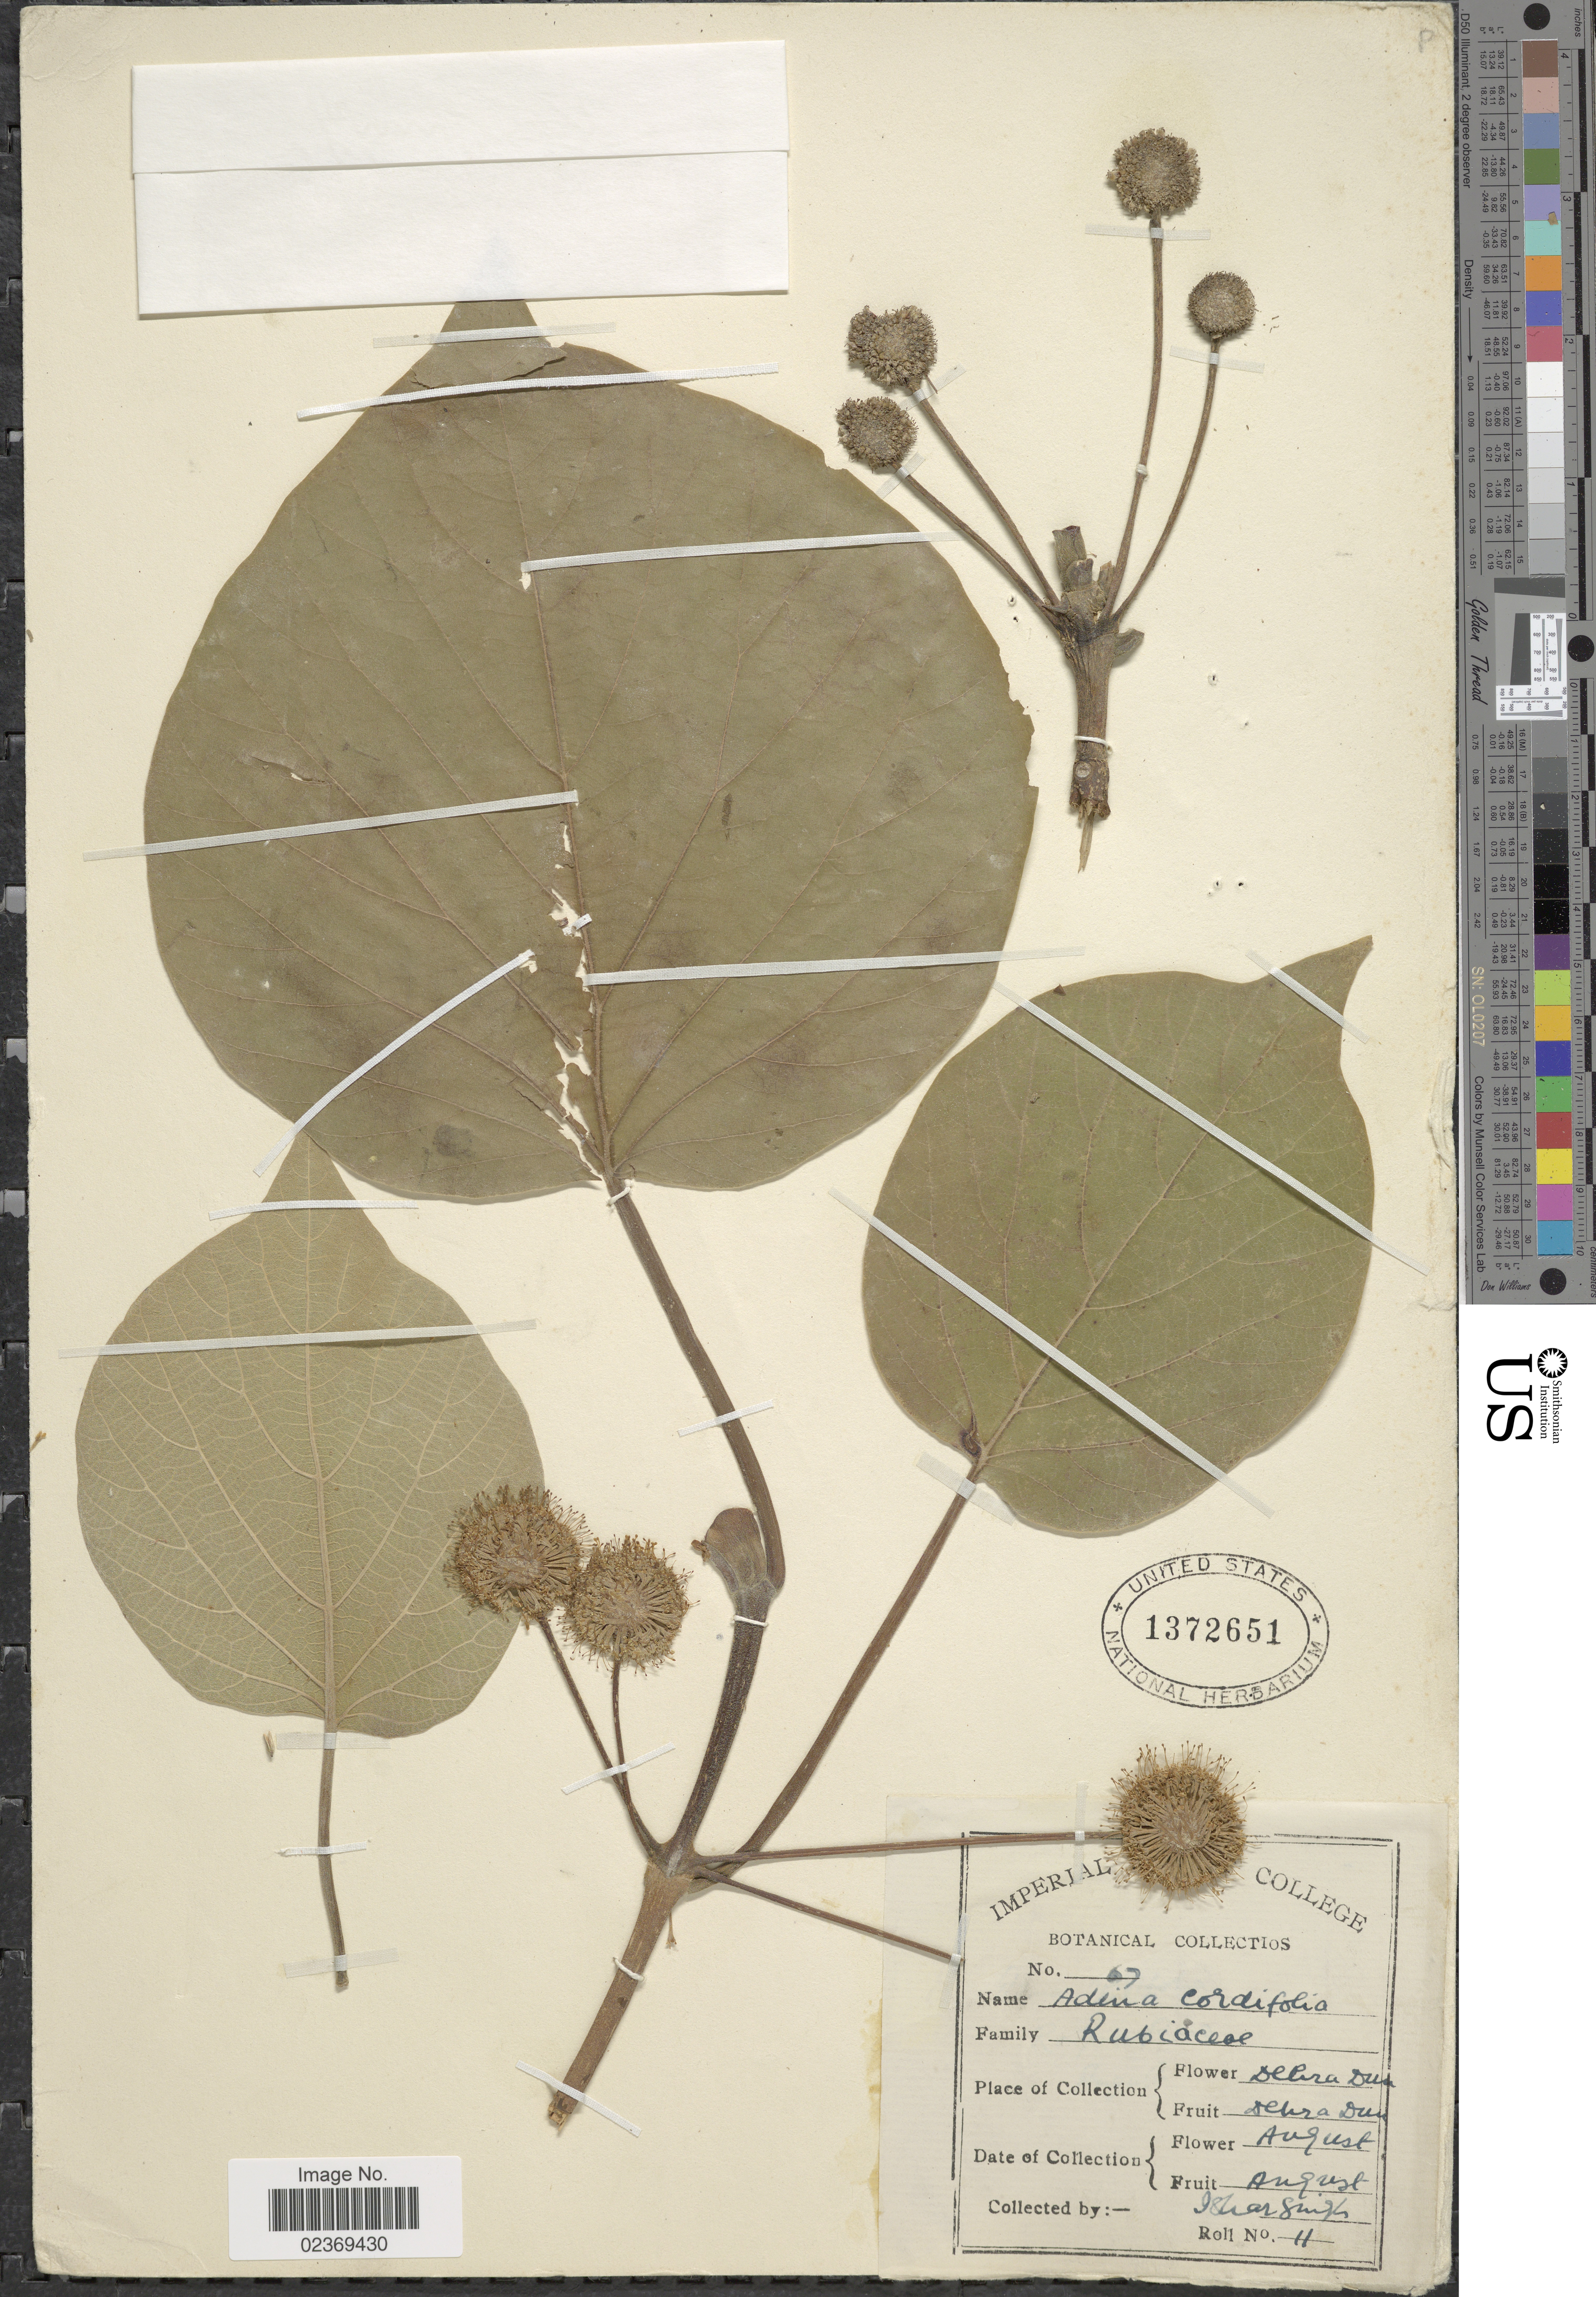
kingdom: Plantae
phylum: Tracheophyta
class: Magnoliopsida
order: Gentianales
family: Rubiaceae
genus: Adina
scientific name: Adina cordifolia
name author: (Roxb.) Hook. f. & Benth.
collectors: I. Smith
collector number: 11?/67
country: India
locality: Dehra Dun.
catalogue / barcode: US 1372651